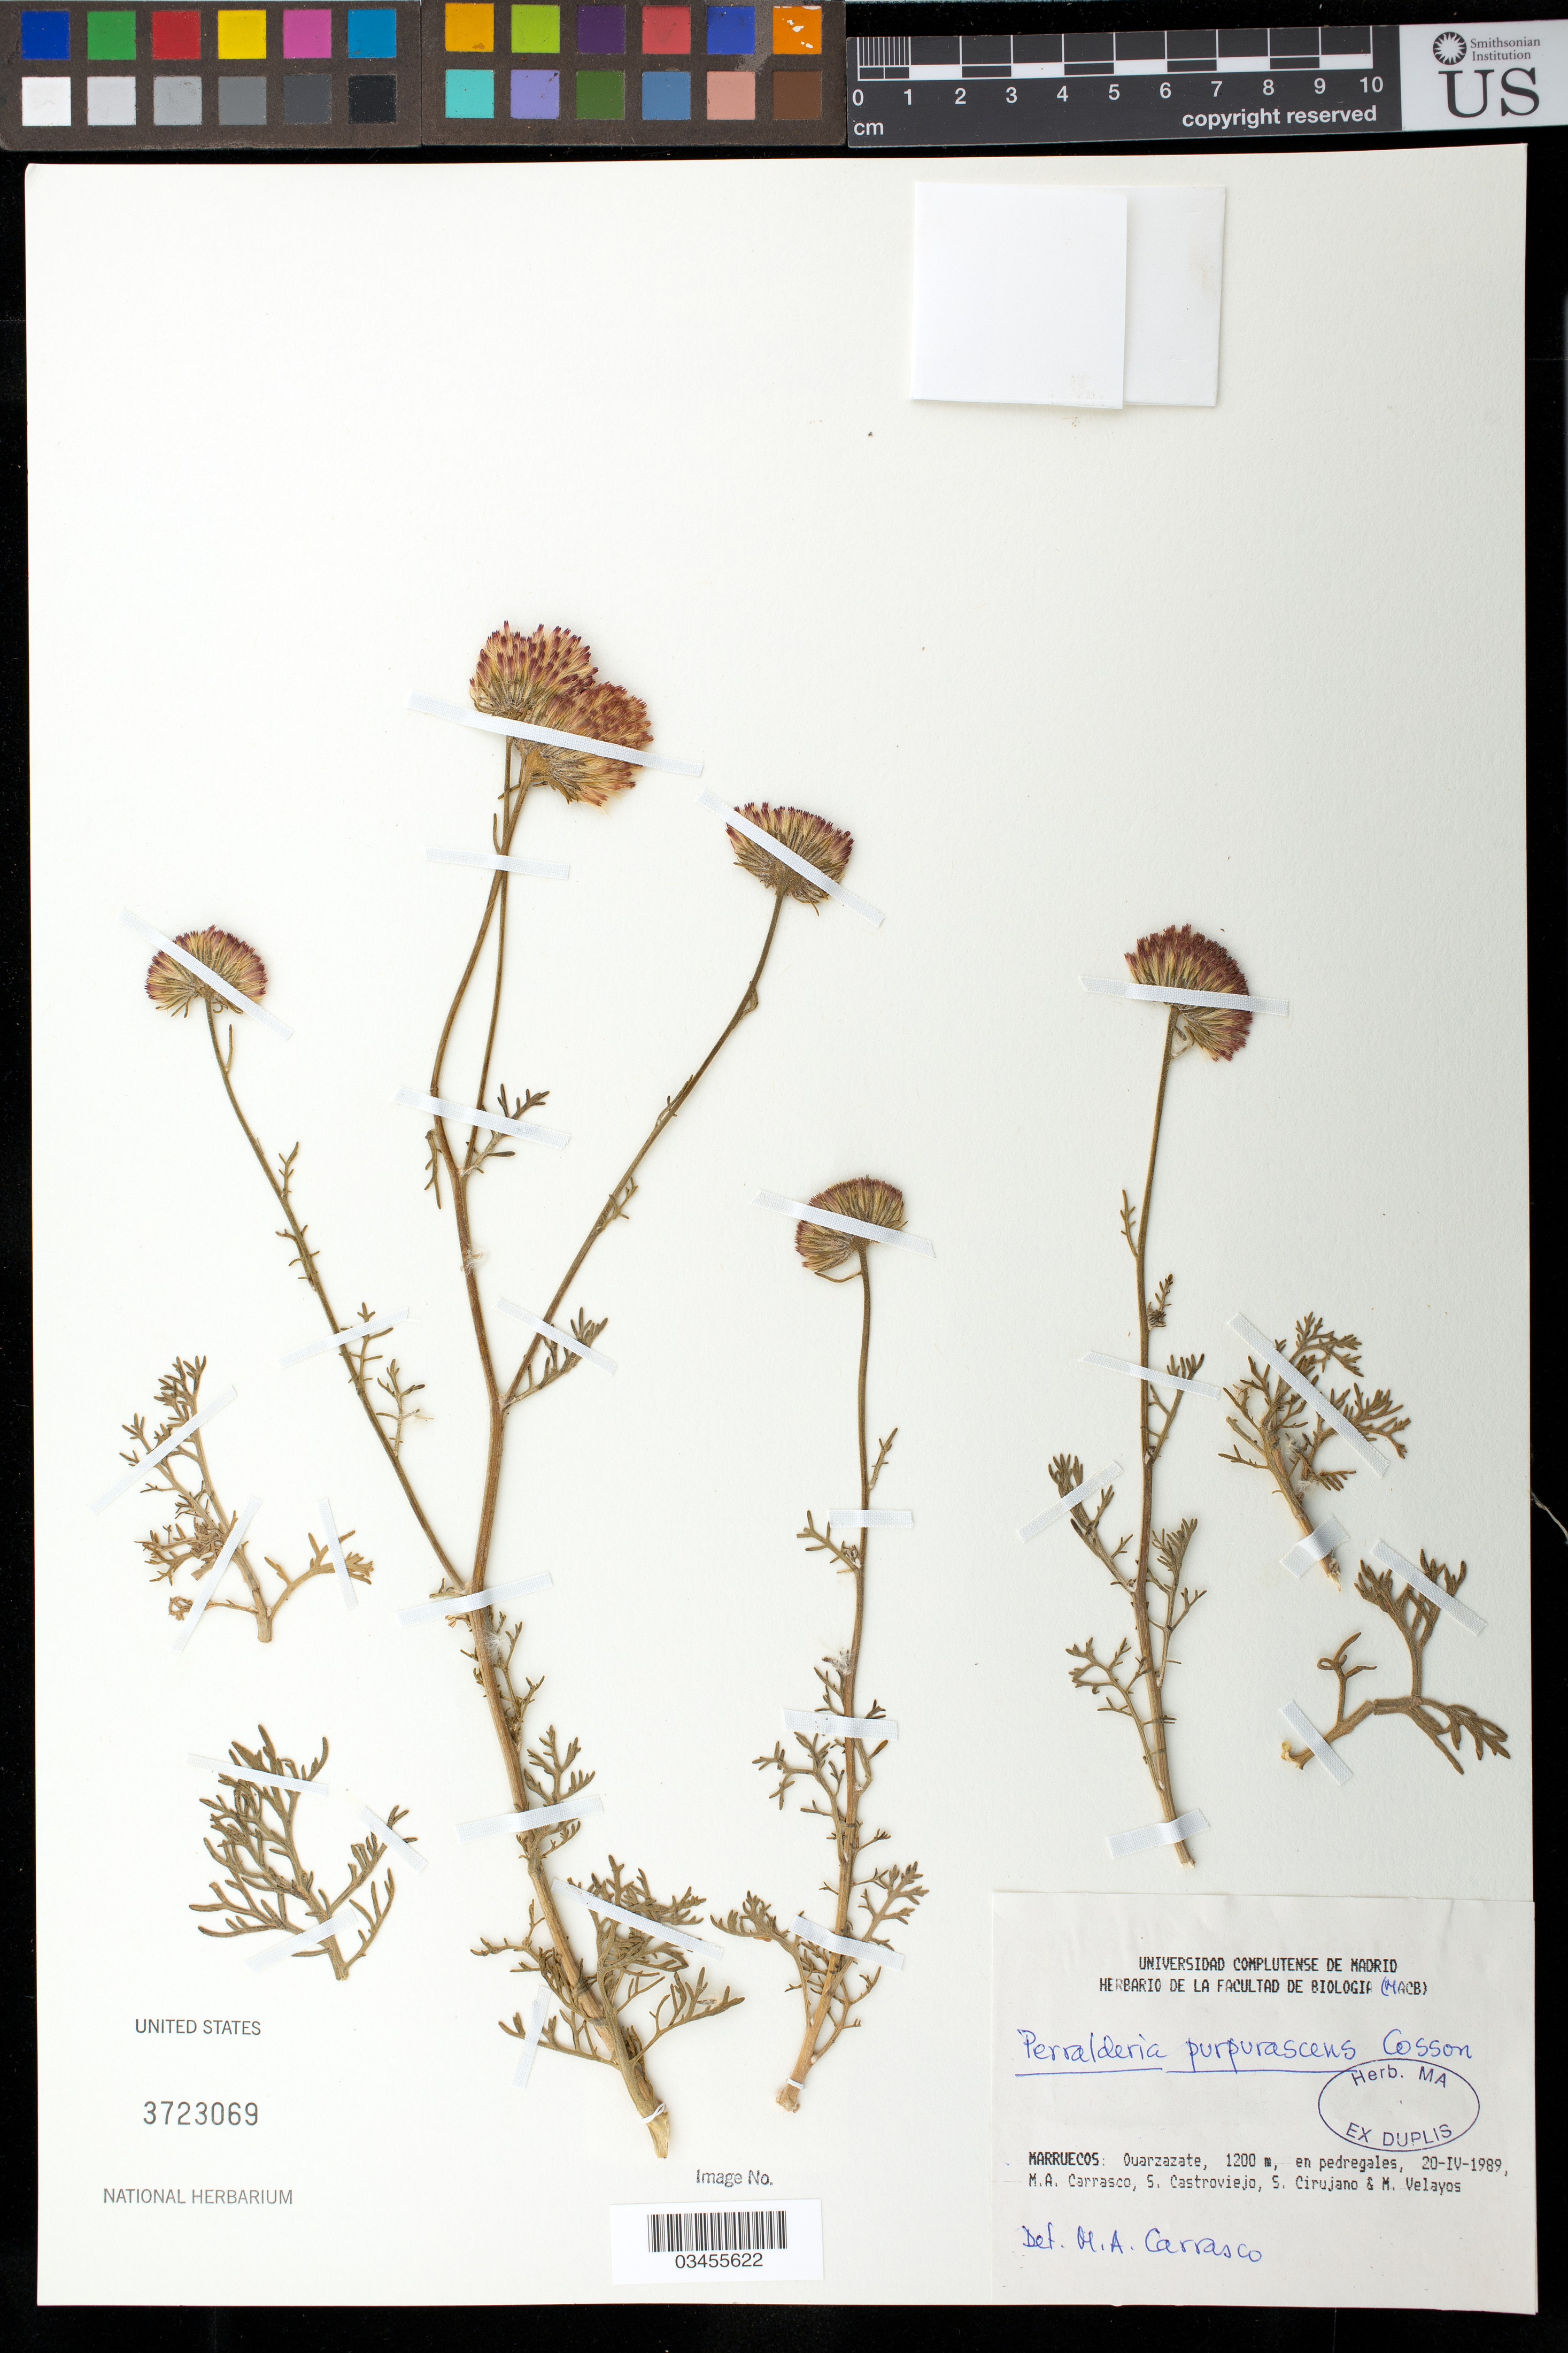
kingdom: Plantae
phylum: Tracheophyta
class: Magnoliopsida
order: Asterales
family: Asteraceae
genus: Perralderia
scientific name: Perralderia purpurascens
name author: Coss.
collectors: M. A. Carrasco, S. Castroviejo, S. Cirujano & M. Velayos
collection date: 1989-04-20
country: Spain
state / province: Madrid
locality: Marruecos: Ouarzazate.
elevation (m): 1200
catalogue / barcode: US 3723069